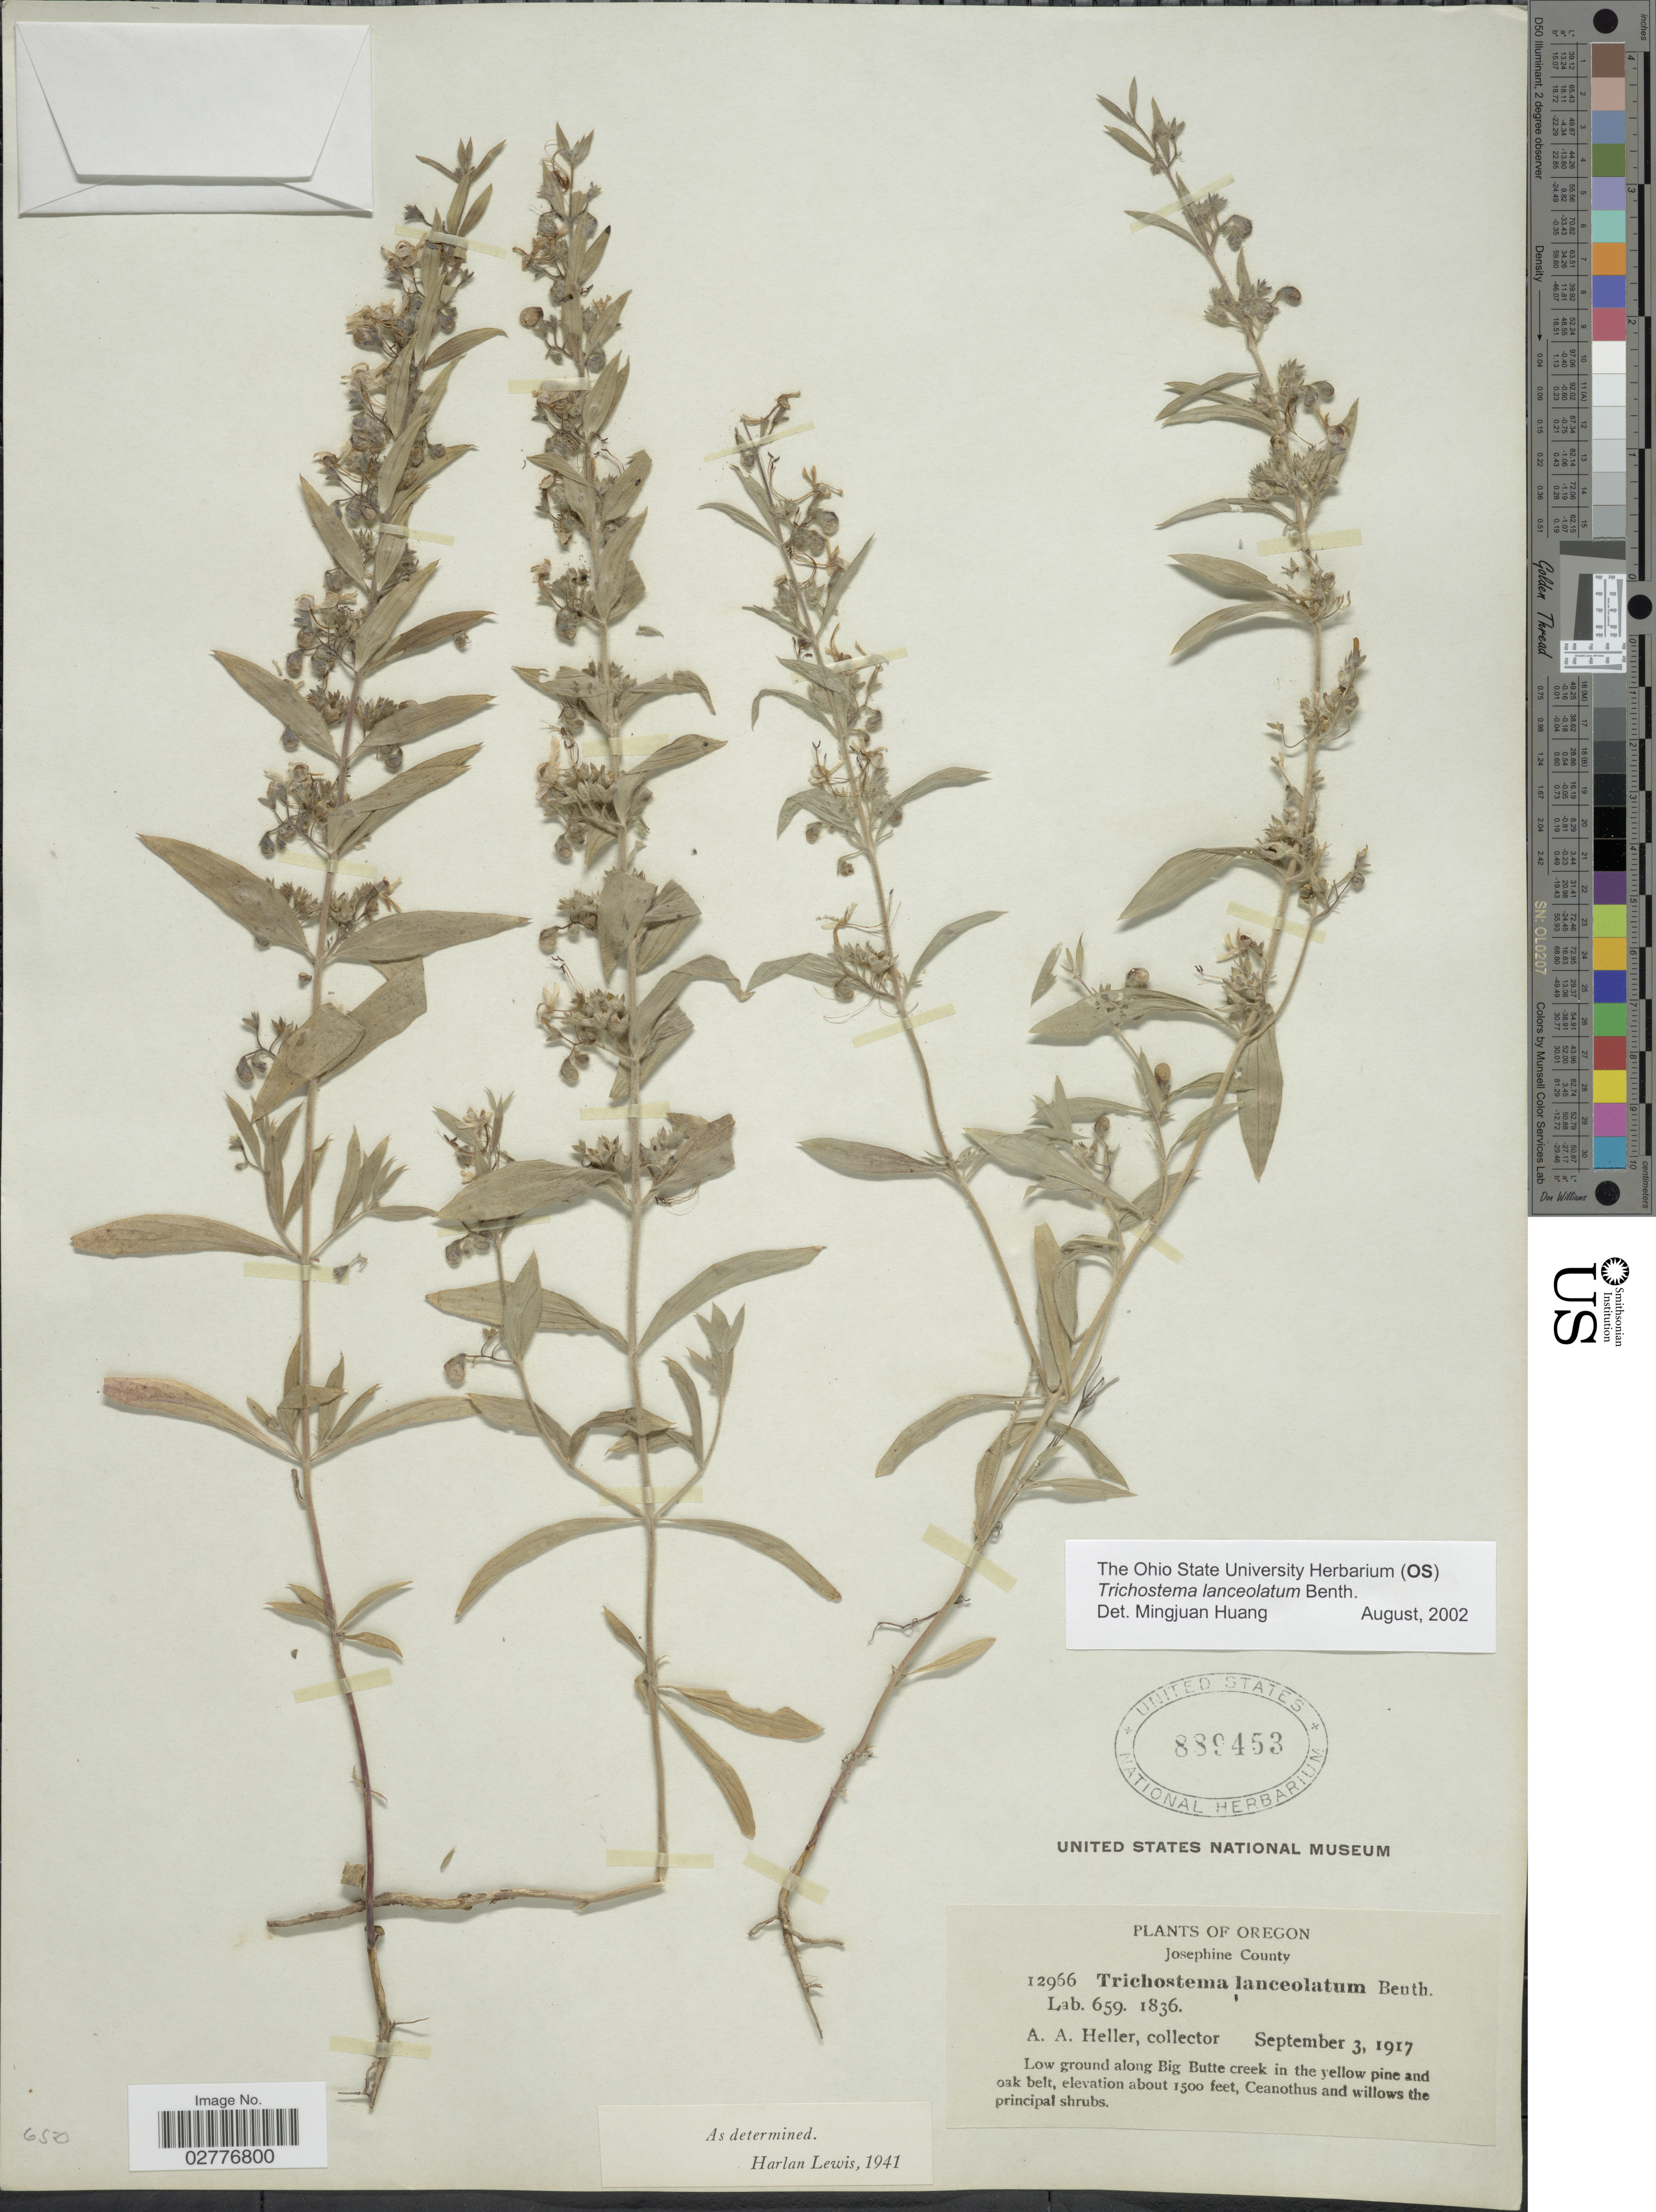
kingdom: Plantae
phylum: Tracheophyta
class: Magnoliopsida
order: Lamiales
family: Lamiaceae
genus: Trichostema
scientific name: Trichostema lanceolatum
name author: Benth.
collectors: A. A. Heller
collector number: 12966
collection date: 1917-09-03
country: United States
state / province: Oregon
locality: Josephine County. Low ground along Big Butte creek in the yellow pine and oak belt.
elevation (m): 457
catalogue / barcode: US 889453